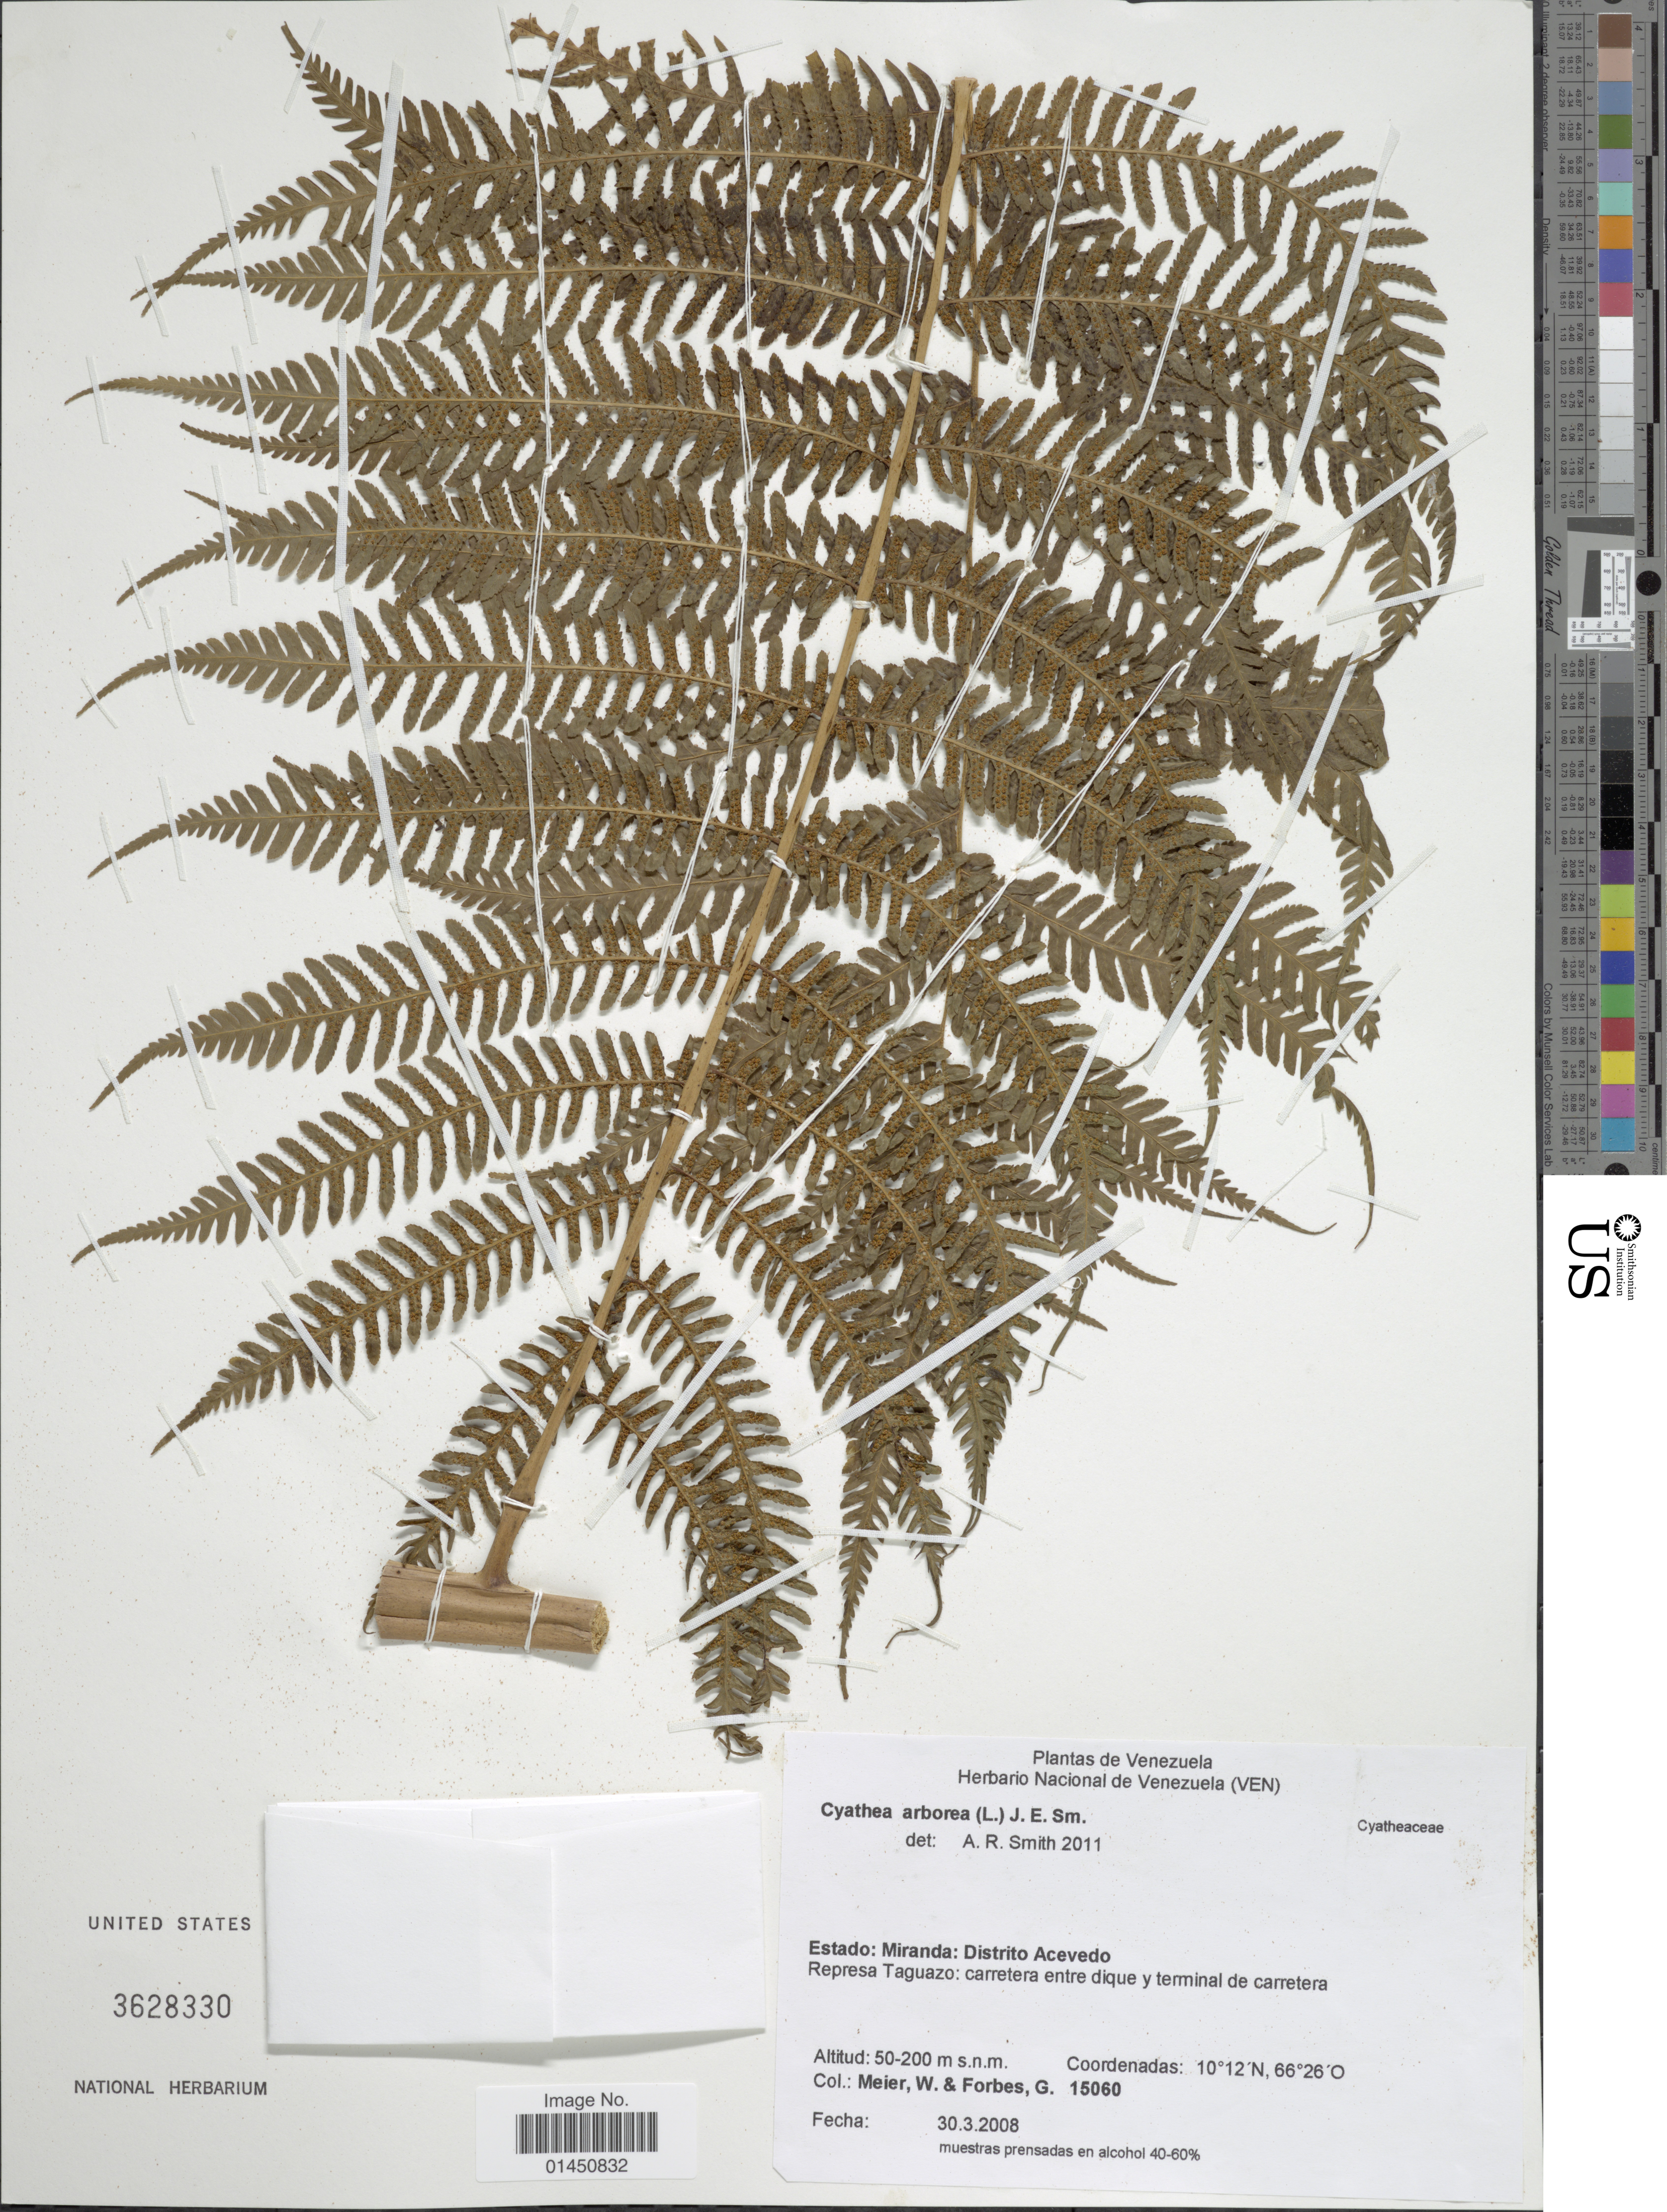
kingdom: Plantae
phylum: Tracheophyta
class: Polypodiopsida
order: Cyatheales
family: Cyatheaceae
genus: Cyathea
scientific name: Cyathea arborea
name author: (L.) Sm.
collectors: W. Meier & G. Forbes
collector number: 15060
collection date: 2008-03-30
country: Venezuela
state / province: Miranda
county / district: Acevedo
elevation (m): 50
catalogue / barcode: US 3628330